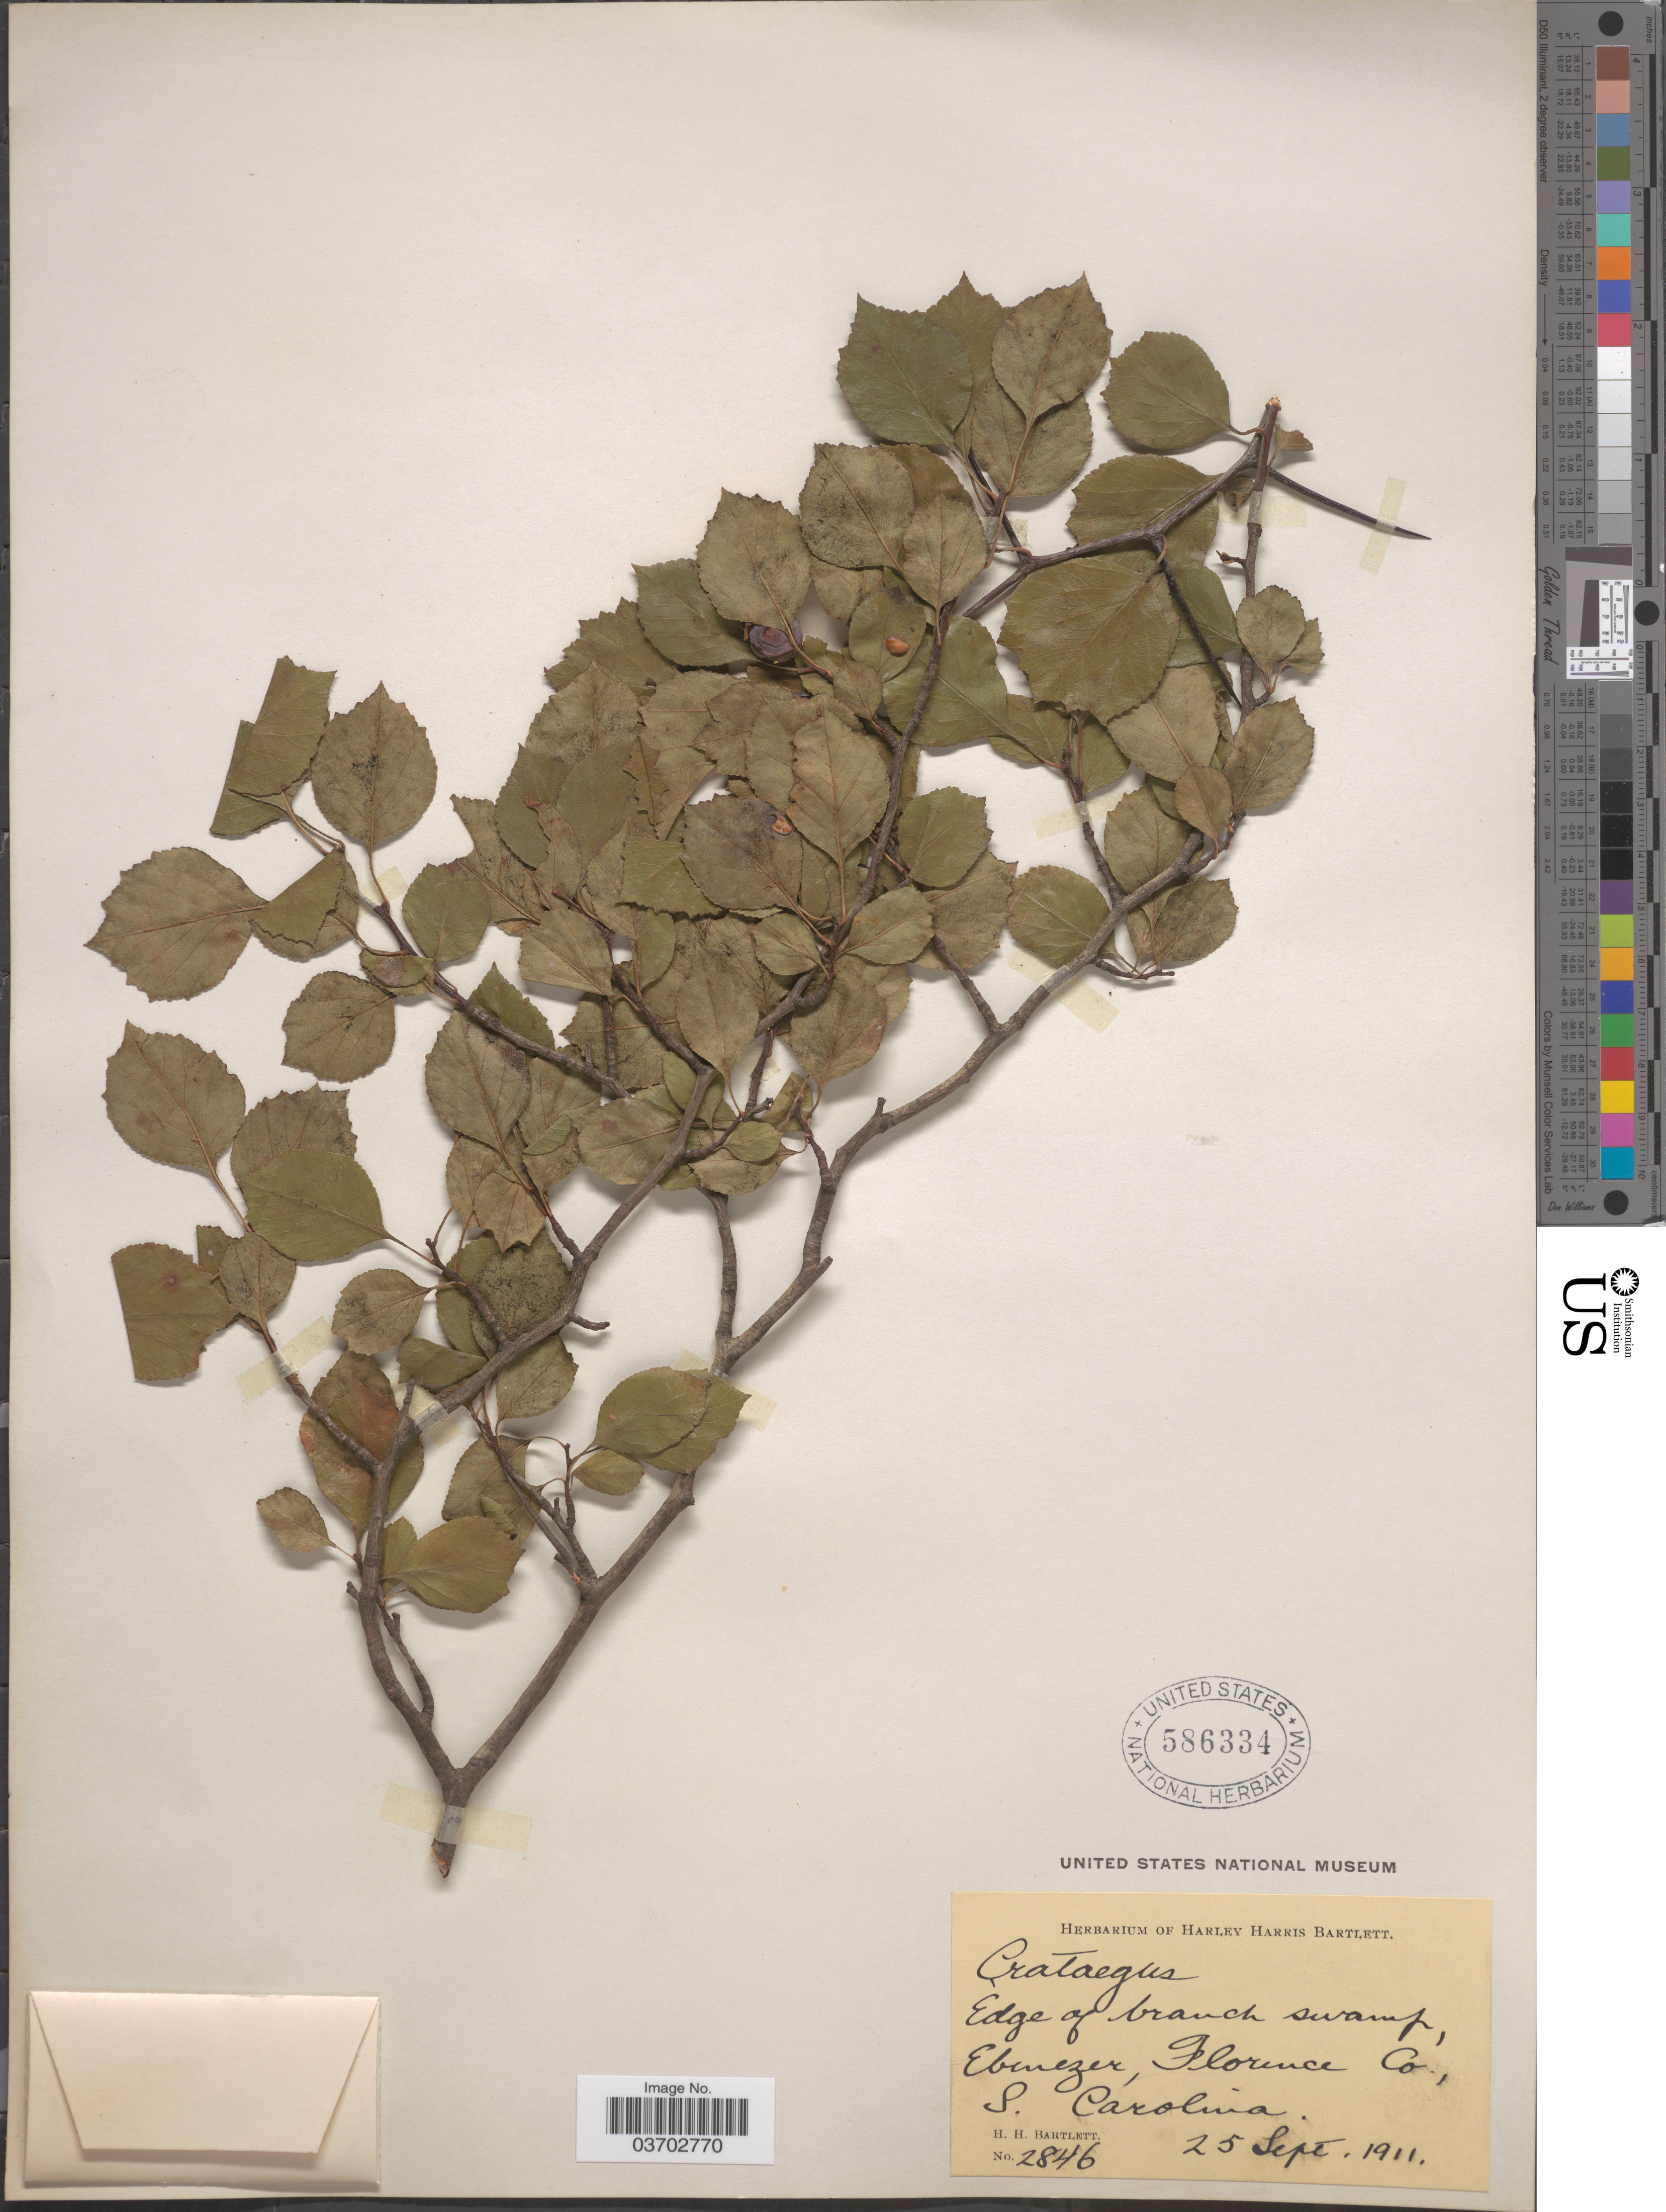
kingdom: Plantae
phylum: Tracheophyta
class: Magnoliopsida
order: Rosales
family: Rosaceae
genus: Crataegus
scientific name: Crataegus sp.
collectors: H. H. Bartlett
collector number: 2846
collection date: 1911-09-25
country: United States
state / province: South Carolina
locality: Edge of branch swamp, Ebenezer, Florence Co.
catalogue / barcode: US 586334